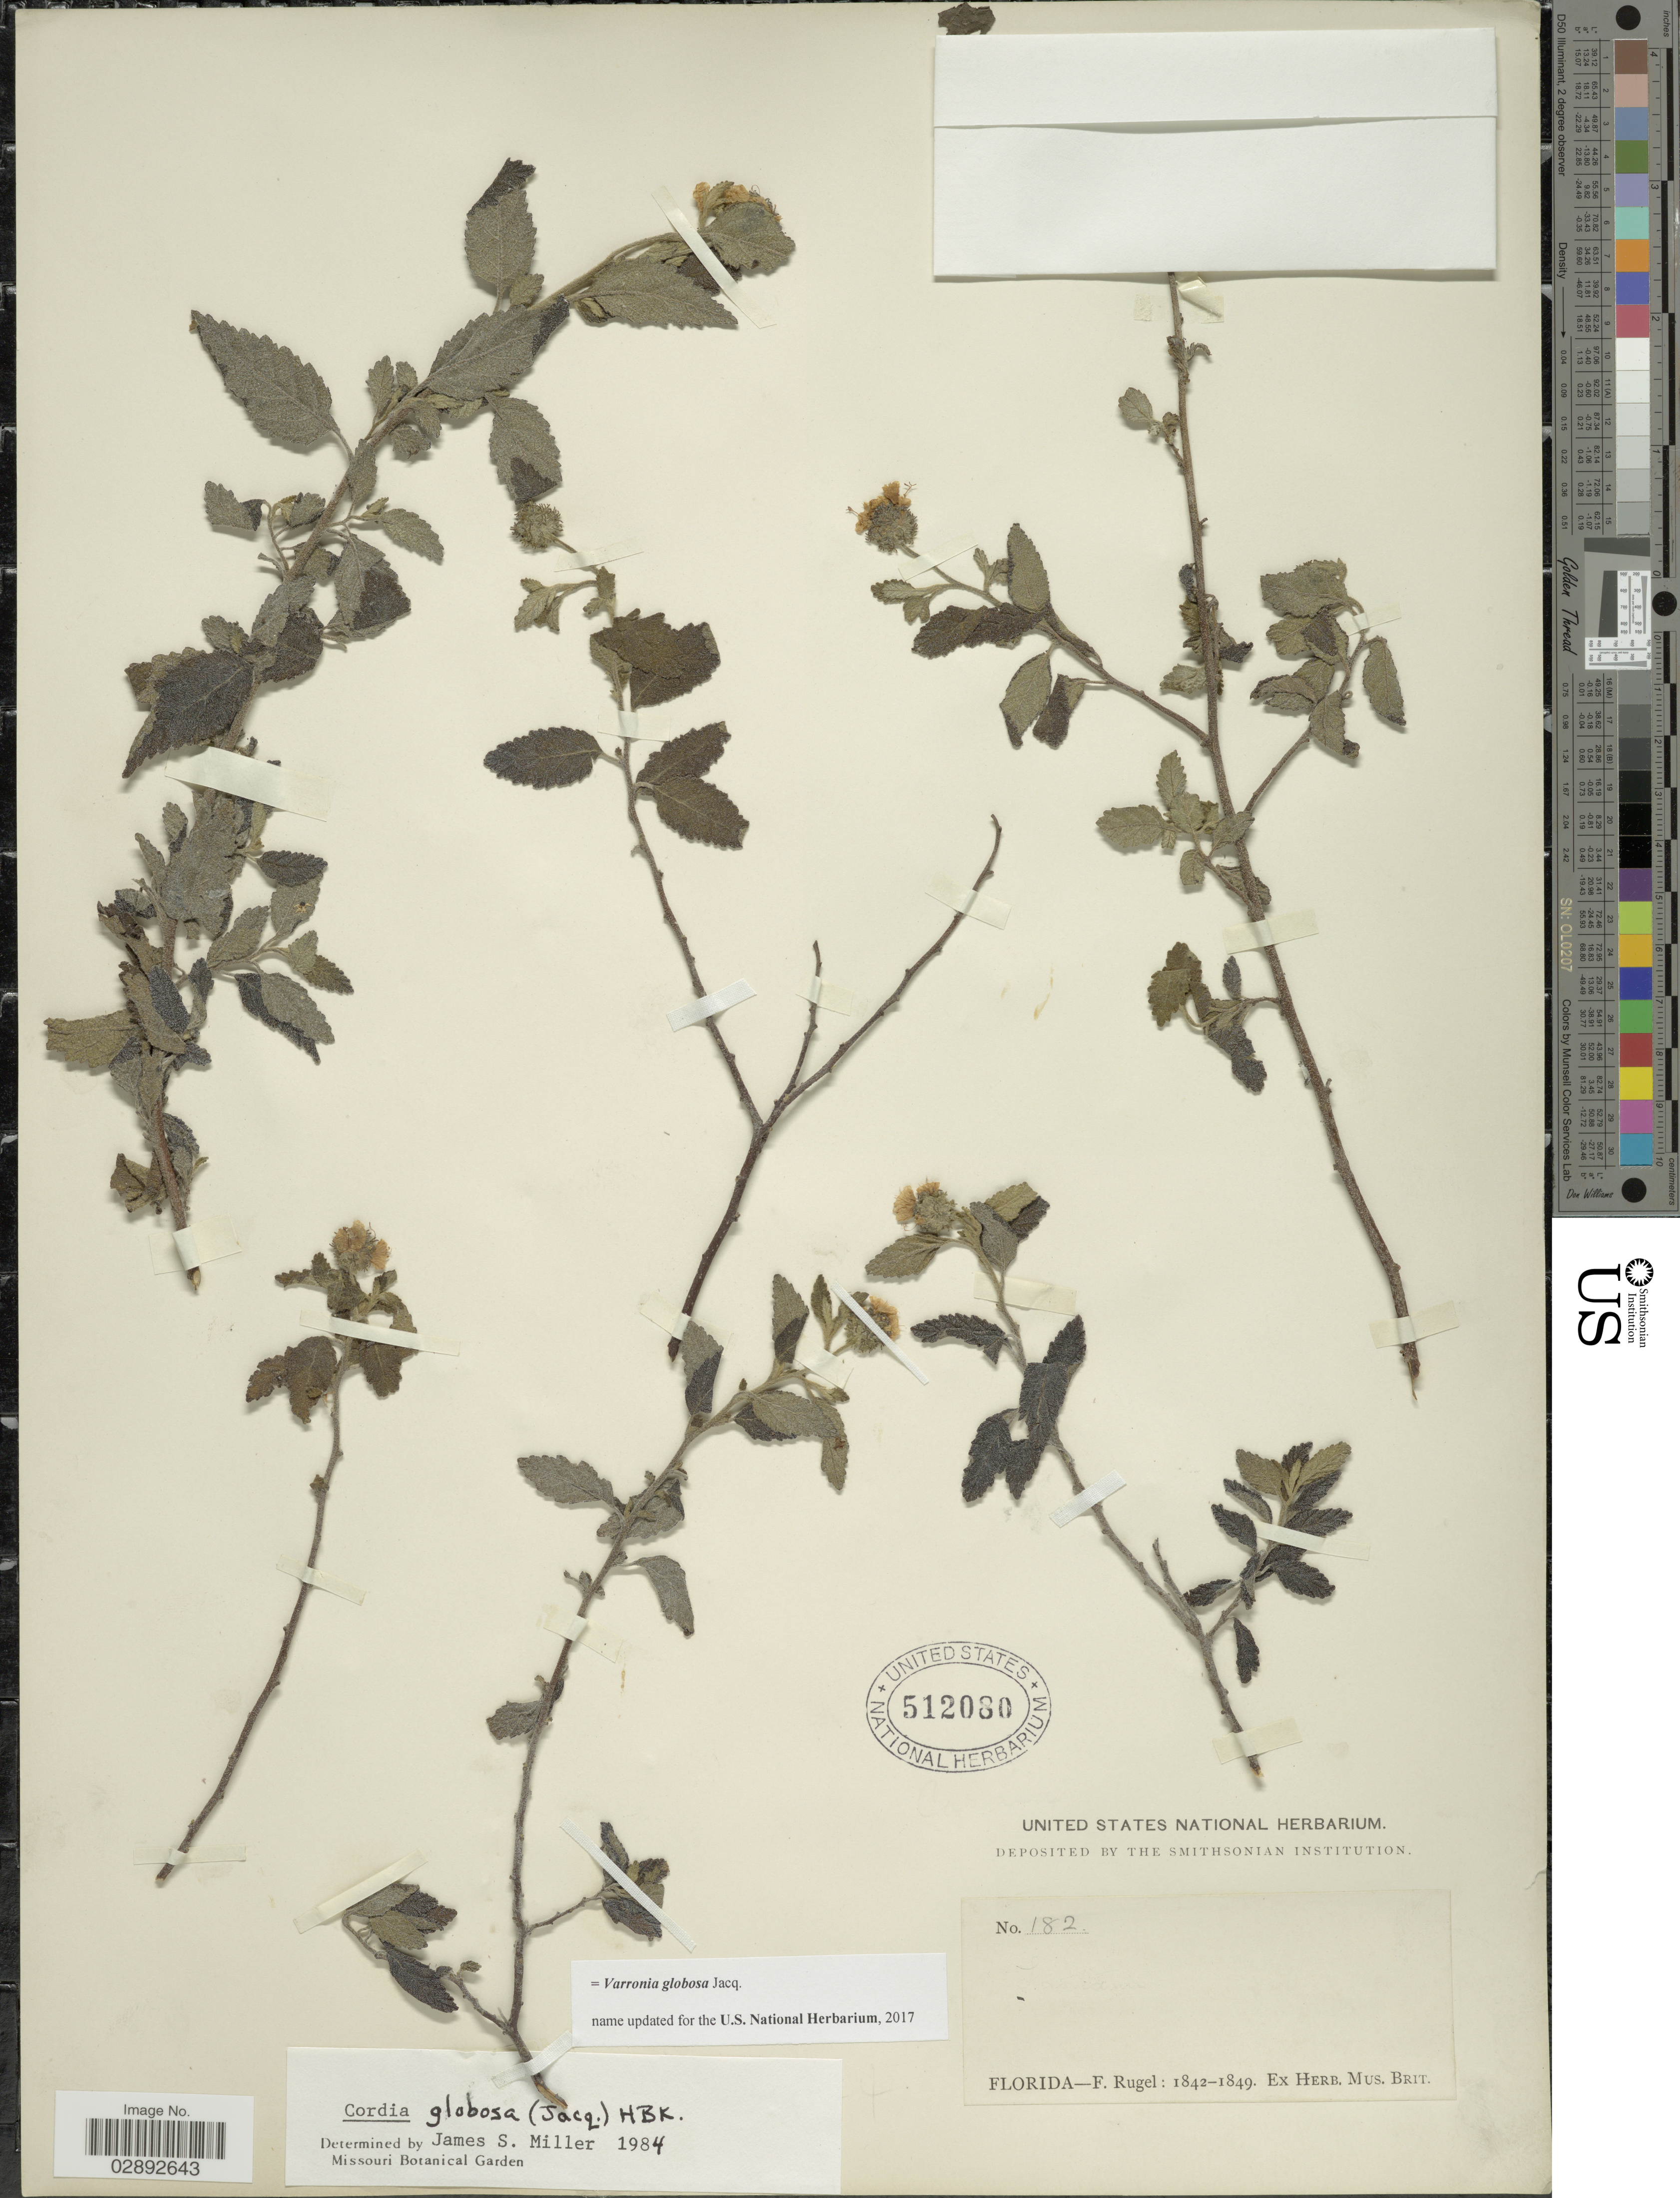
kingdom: Plantae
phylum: Tracheophyta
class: Magnoliopsida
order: Boraginales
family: Cordiaceae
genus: Varronia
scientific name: Varronia globosa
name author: Jacq.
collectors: F. Rugel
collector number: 182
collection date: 1842/1849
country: United States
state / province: Florida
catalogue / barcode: US 512080